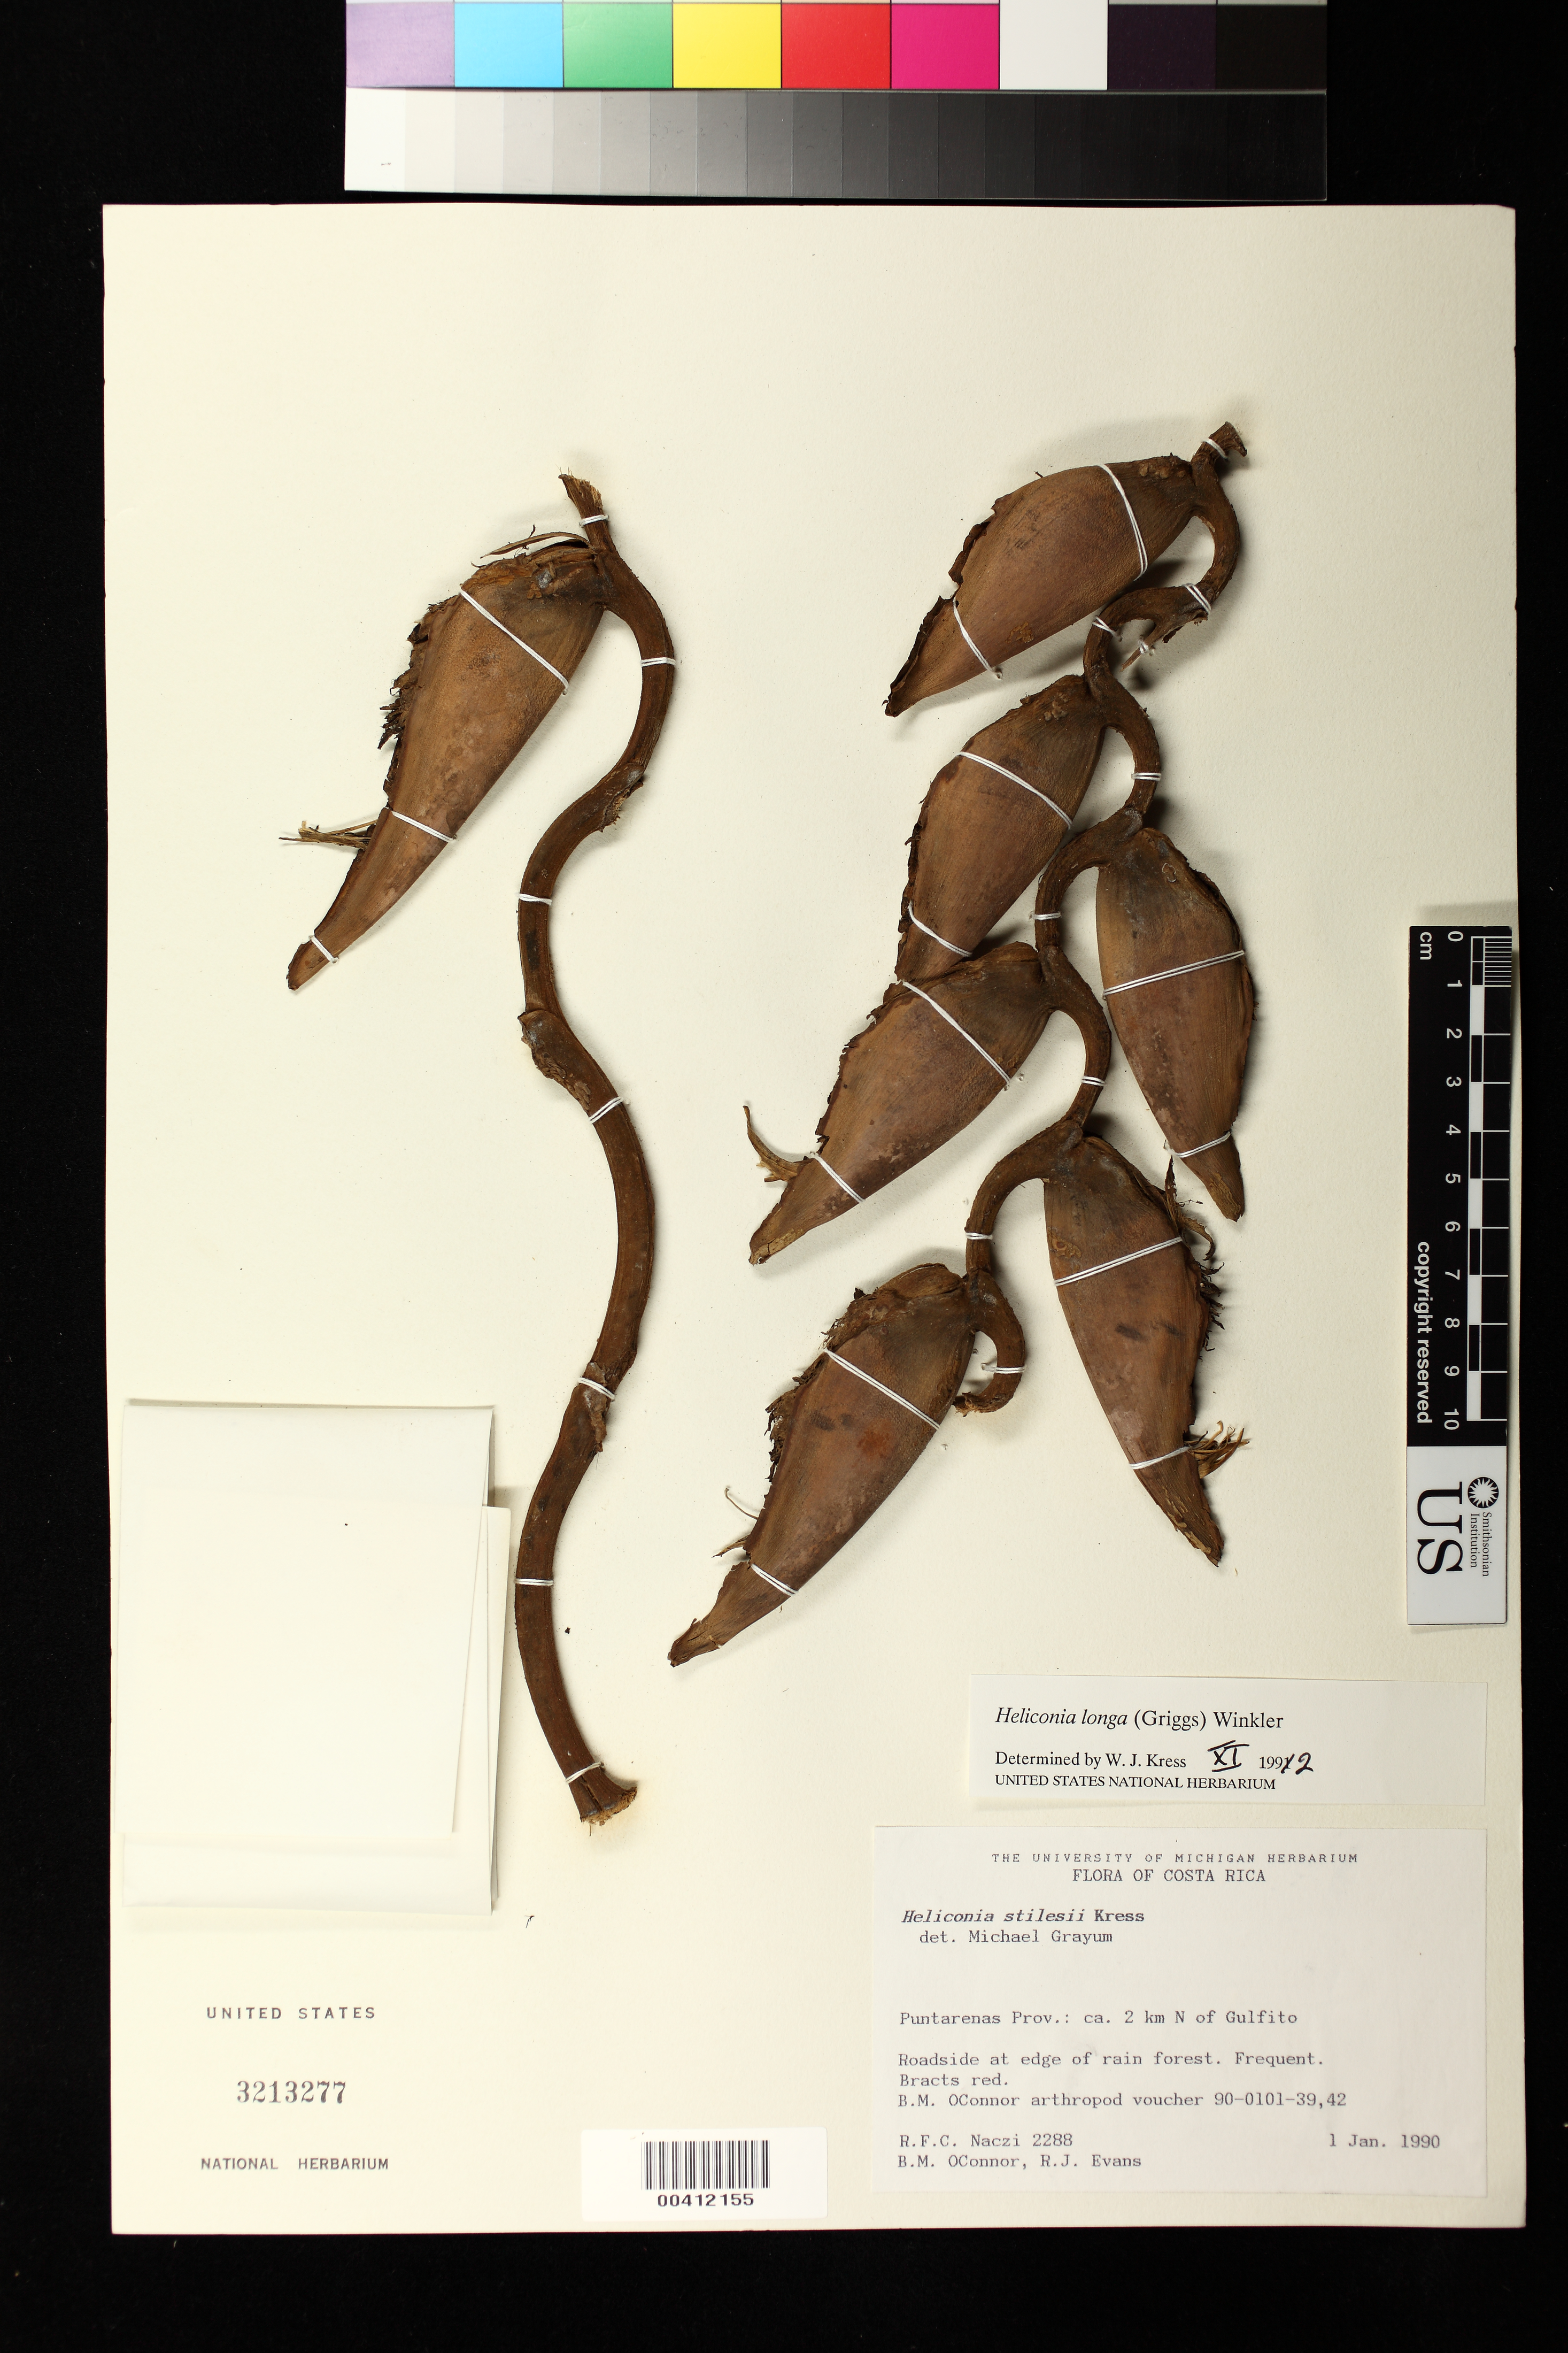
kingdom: Plantae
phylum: Tracheophyta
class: Liliopsida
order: Zingiberales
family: Heliconiaceae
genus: Heliconia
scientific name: Heliconia longa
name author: (R.F. Griggs) H.J.P. Winkl.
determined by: Kress, W. J., (US), Smithsonian Institution - National Museum of Natural History (UNITED STATES)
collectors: R. F. C. Naczi, B. O'connor & R. J. Evans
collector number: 2288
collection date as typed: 01 Jan 1990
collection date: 1990-01-01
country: Costa Rica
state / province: Puntarenas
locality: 2 km n of golfito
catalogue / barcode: US 3213277